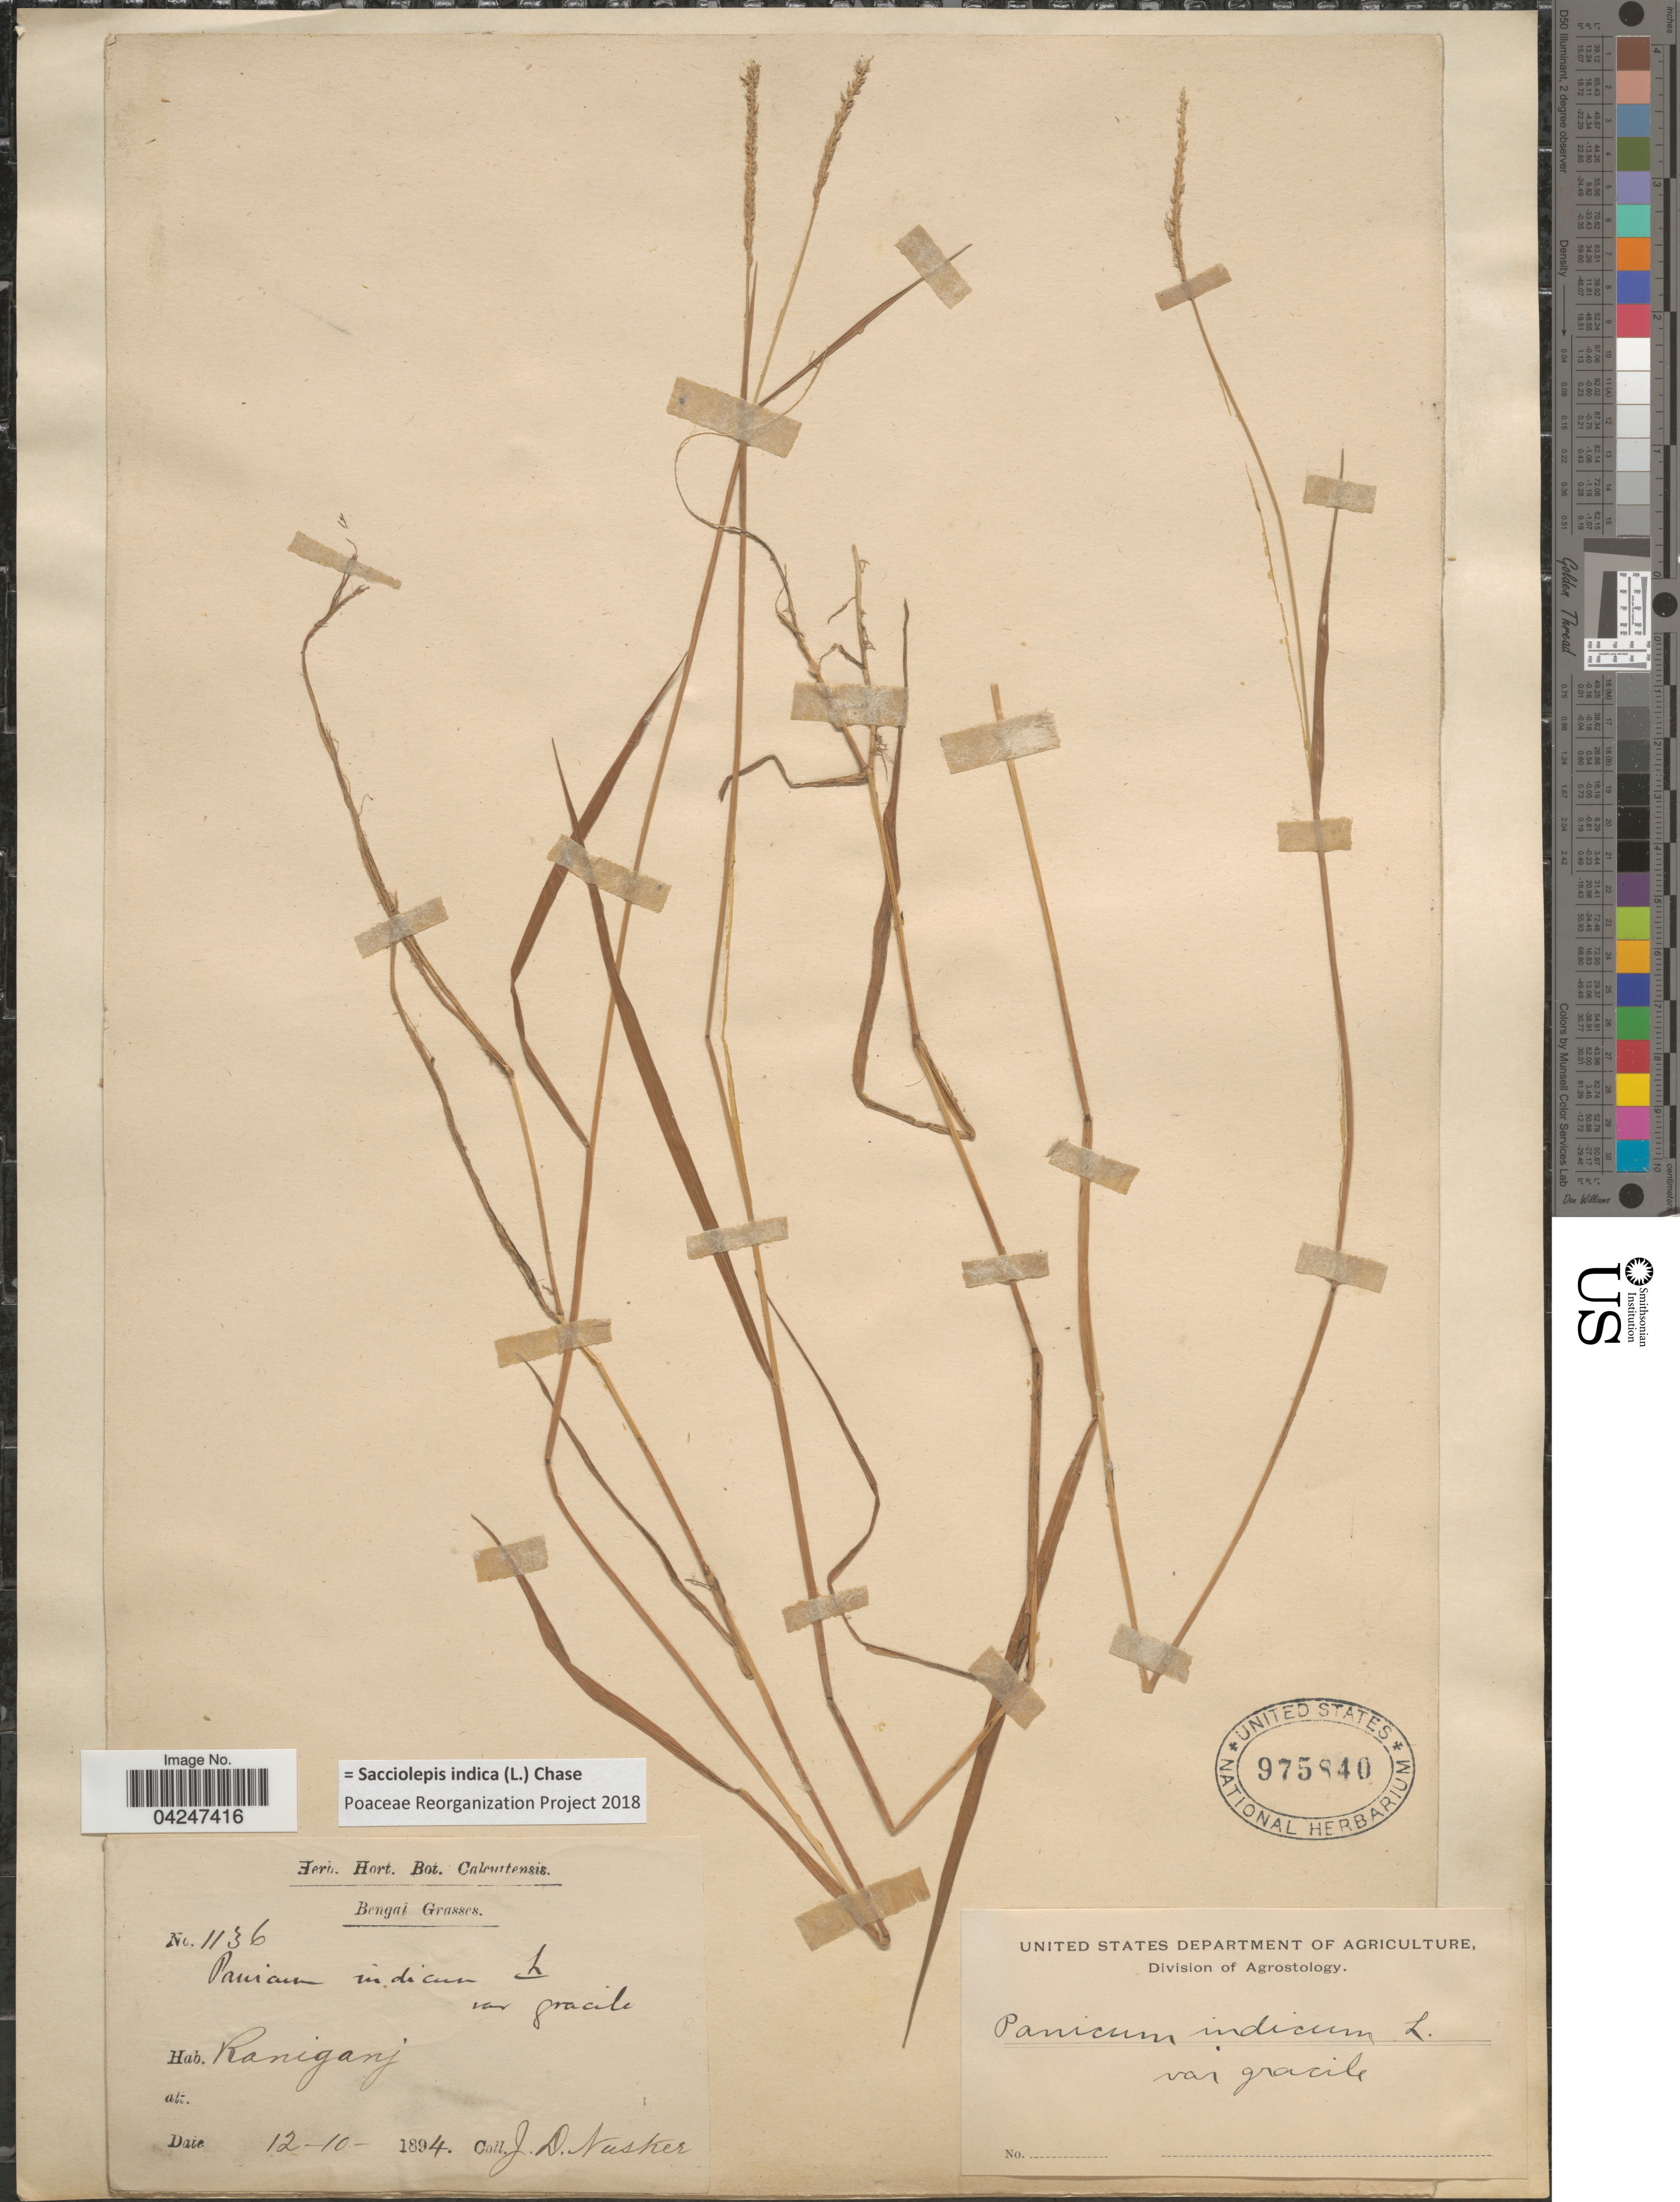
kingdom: Plantae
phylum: Tracheophyta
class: Liliopsida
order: Poales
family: Poaceae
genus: Sacciolepis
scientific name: Sacciolepis indica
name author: (L.) Chase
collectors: J. D. Nusker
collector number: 1136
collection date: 1894-10-12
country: India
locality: Bengal. Raniganj.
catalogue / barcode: US 975840